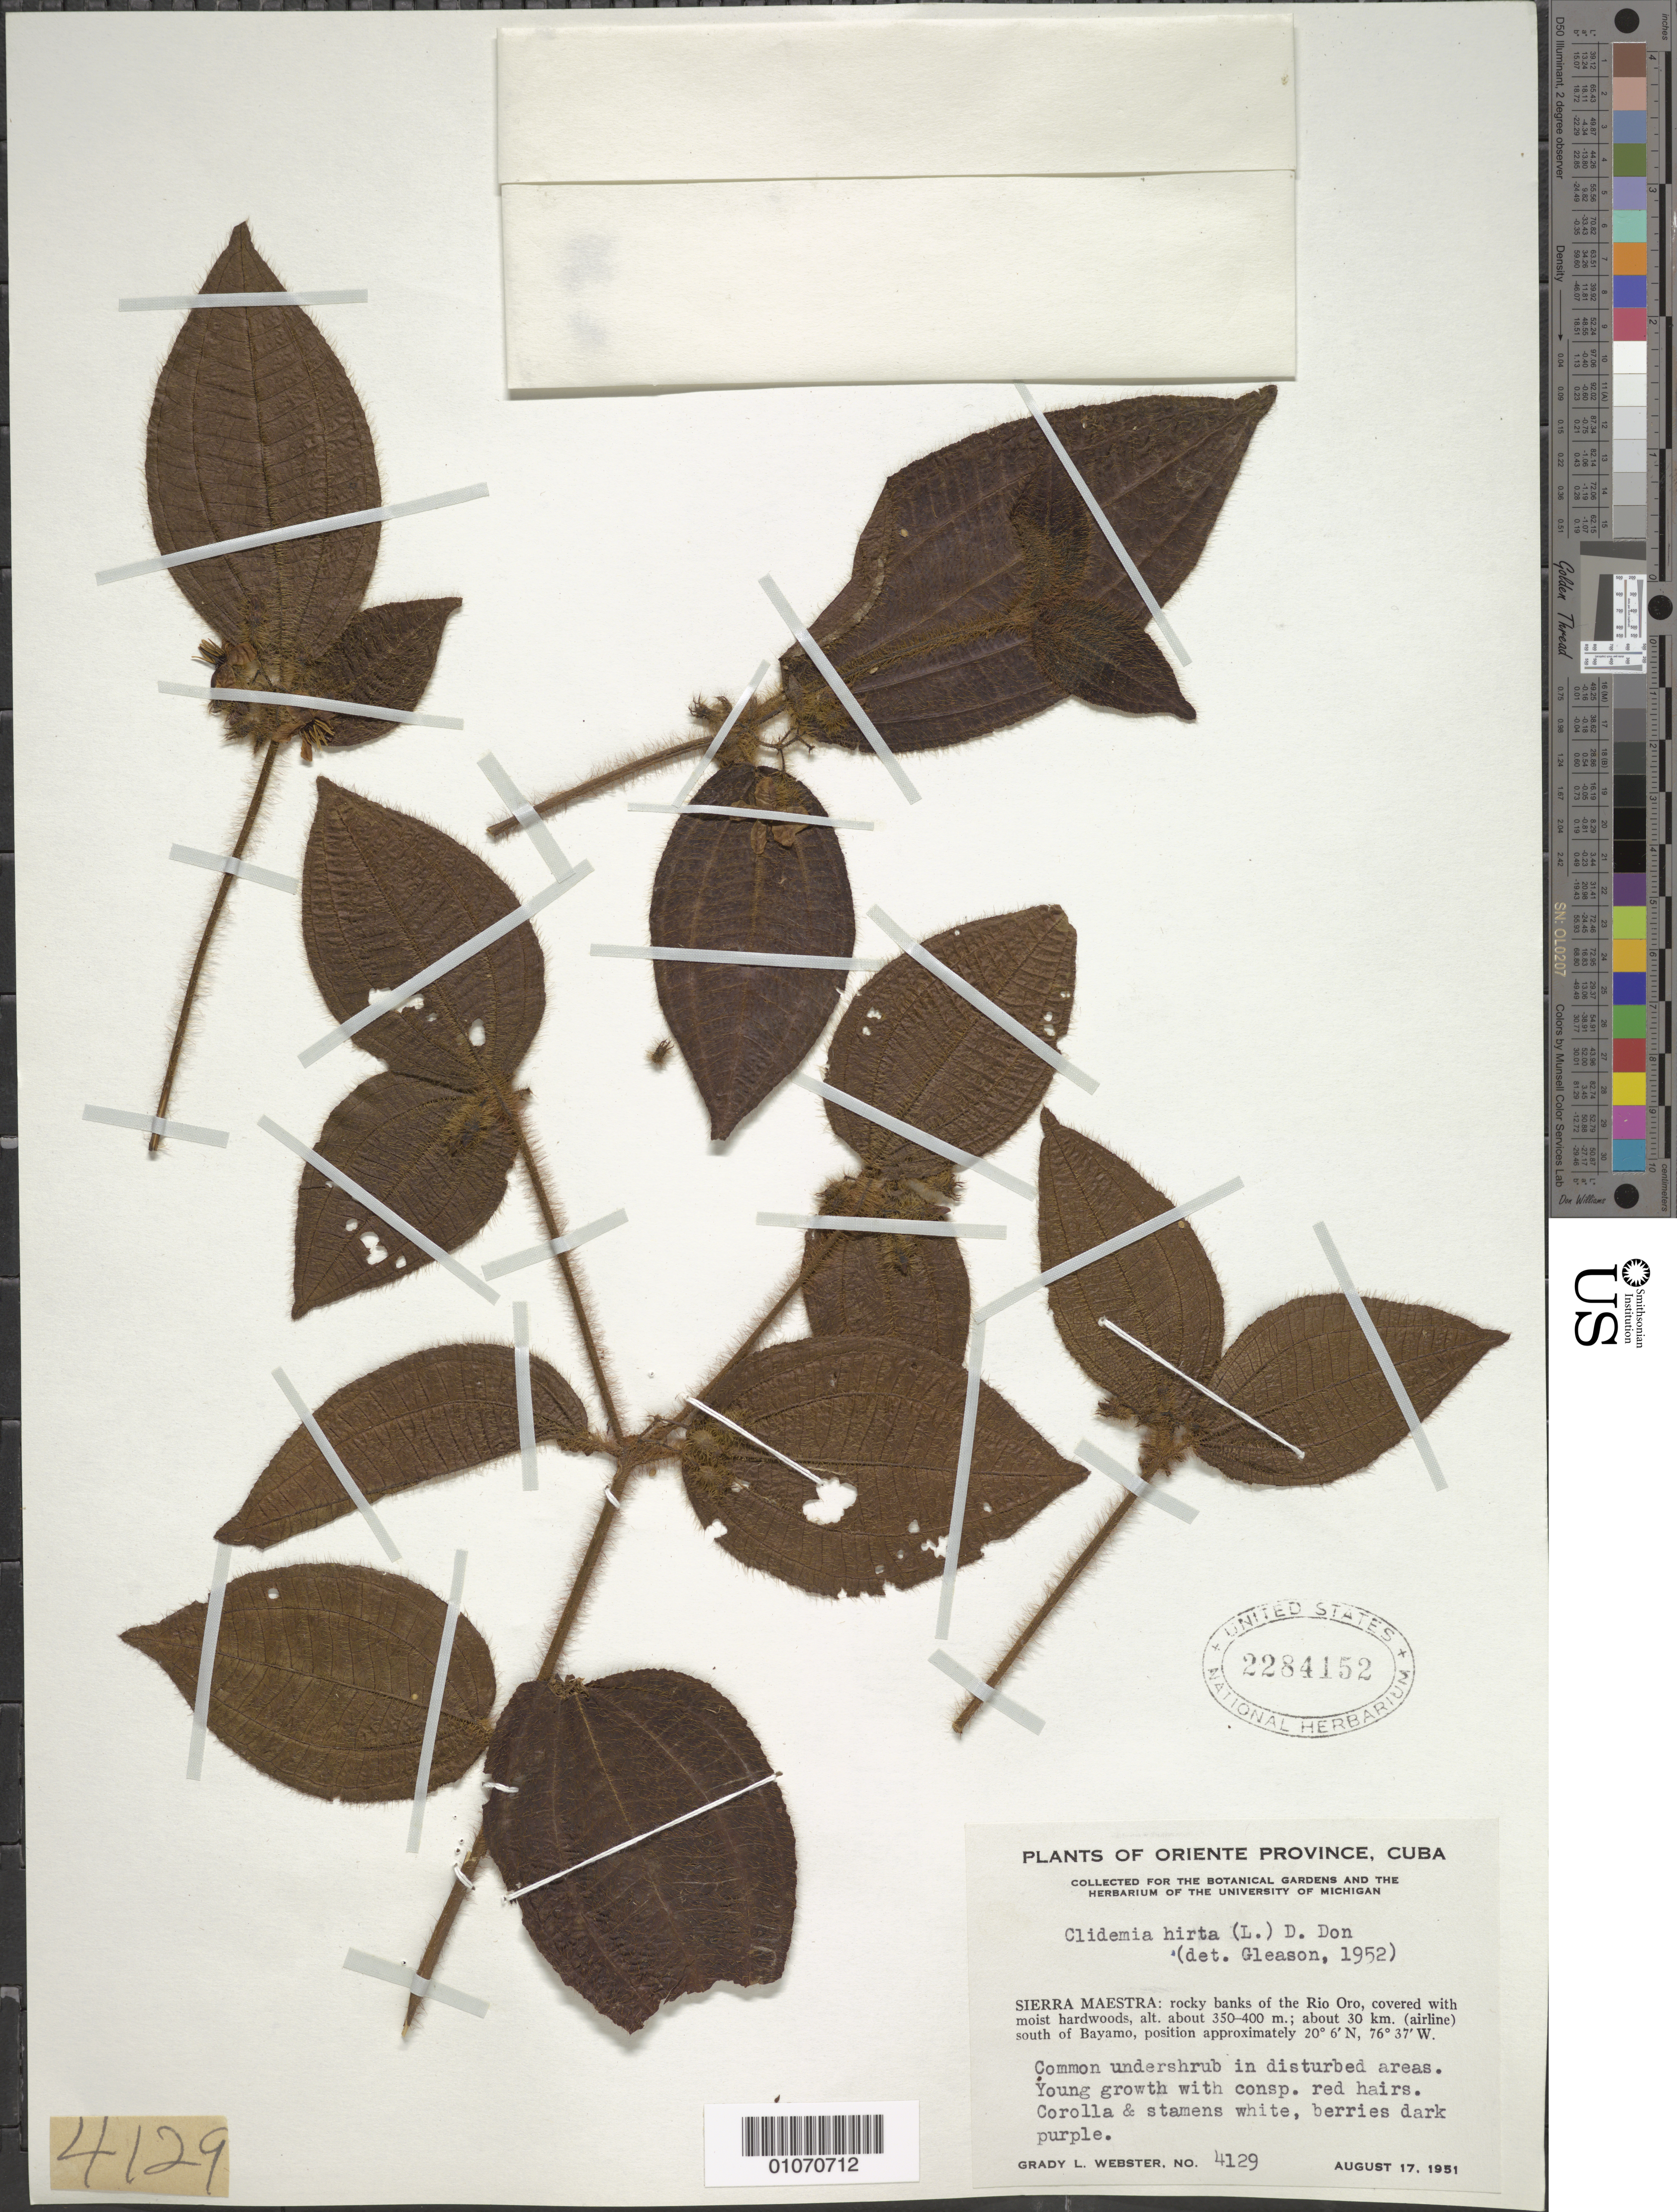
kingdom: Plantae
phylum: Tracheophyta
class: Magnoliopsida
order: Myrtales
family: Melastomataceae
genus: Clidemia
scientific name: Clidemia hirta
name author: (L.) D. Don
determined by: Gleason, H. A.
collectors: G. L. Webster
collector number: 4129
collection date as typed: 17 Aug 1951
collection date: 1951-08-17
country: Cuba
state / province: Oriente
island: Cuba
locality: Sierra Maestra, Río Oro, about 30 km (airline) S of Bayamo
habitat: Rocky banks of river, covered with moist hardwoods; common in disturbed areas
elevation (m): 350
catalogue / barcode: US 2284152